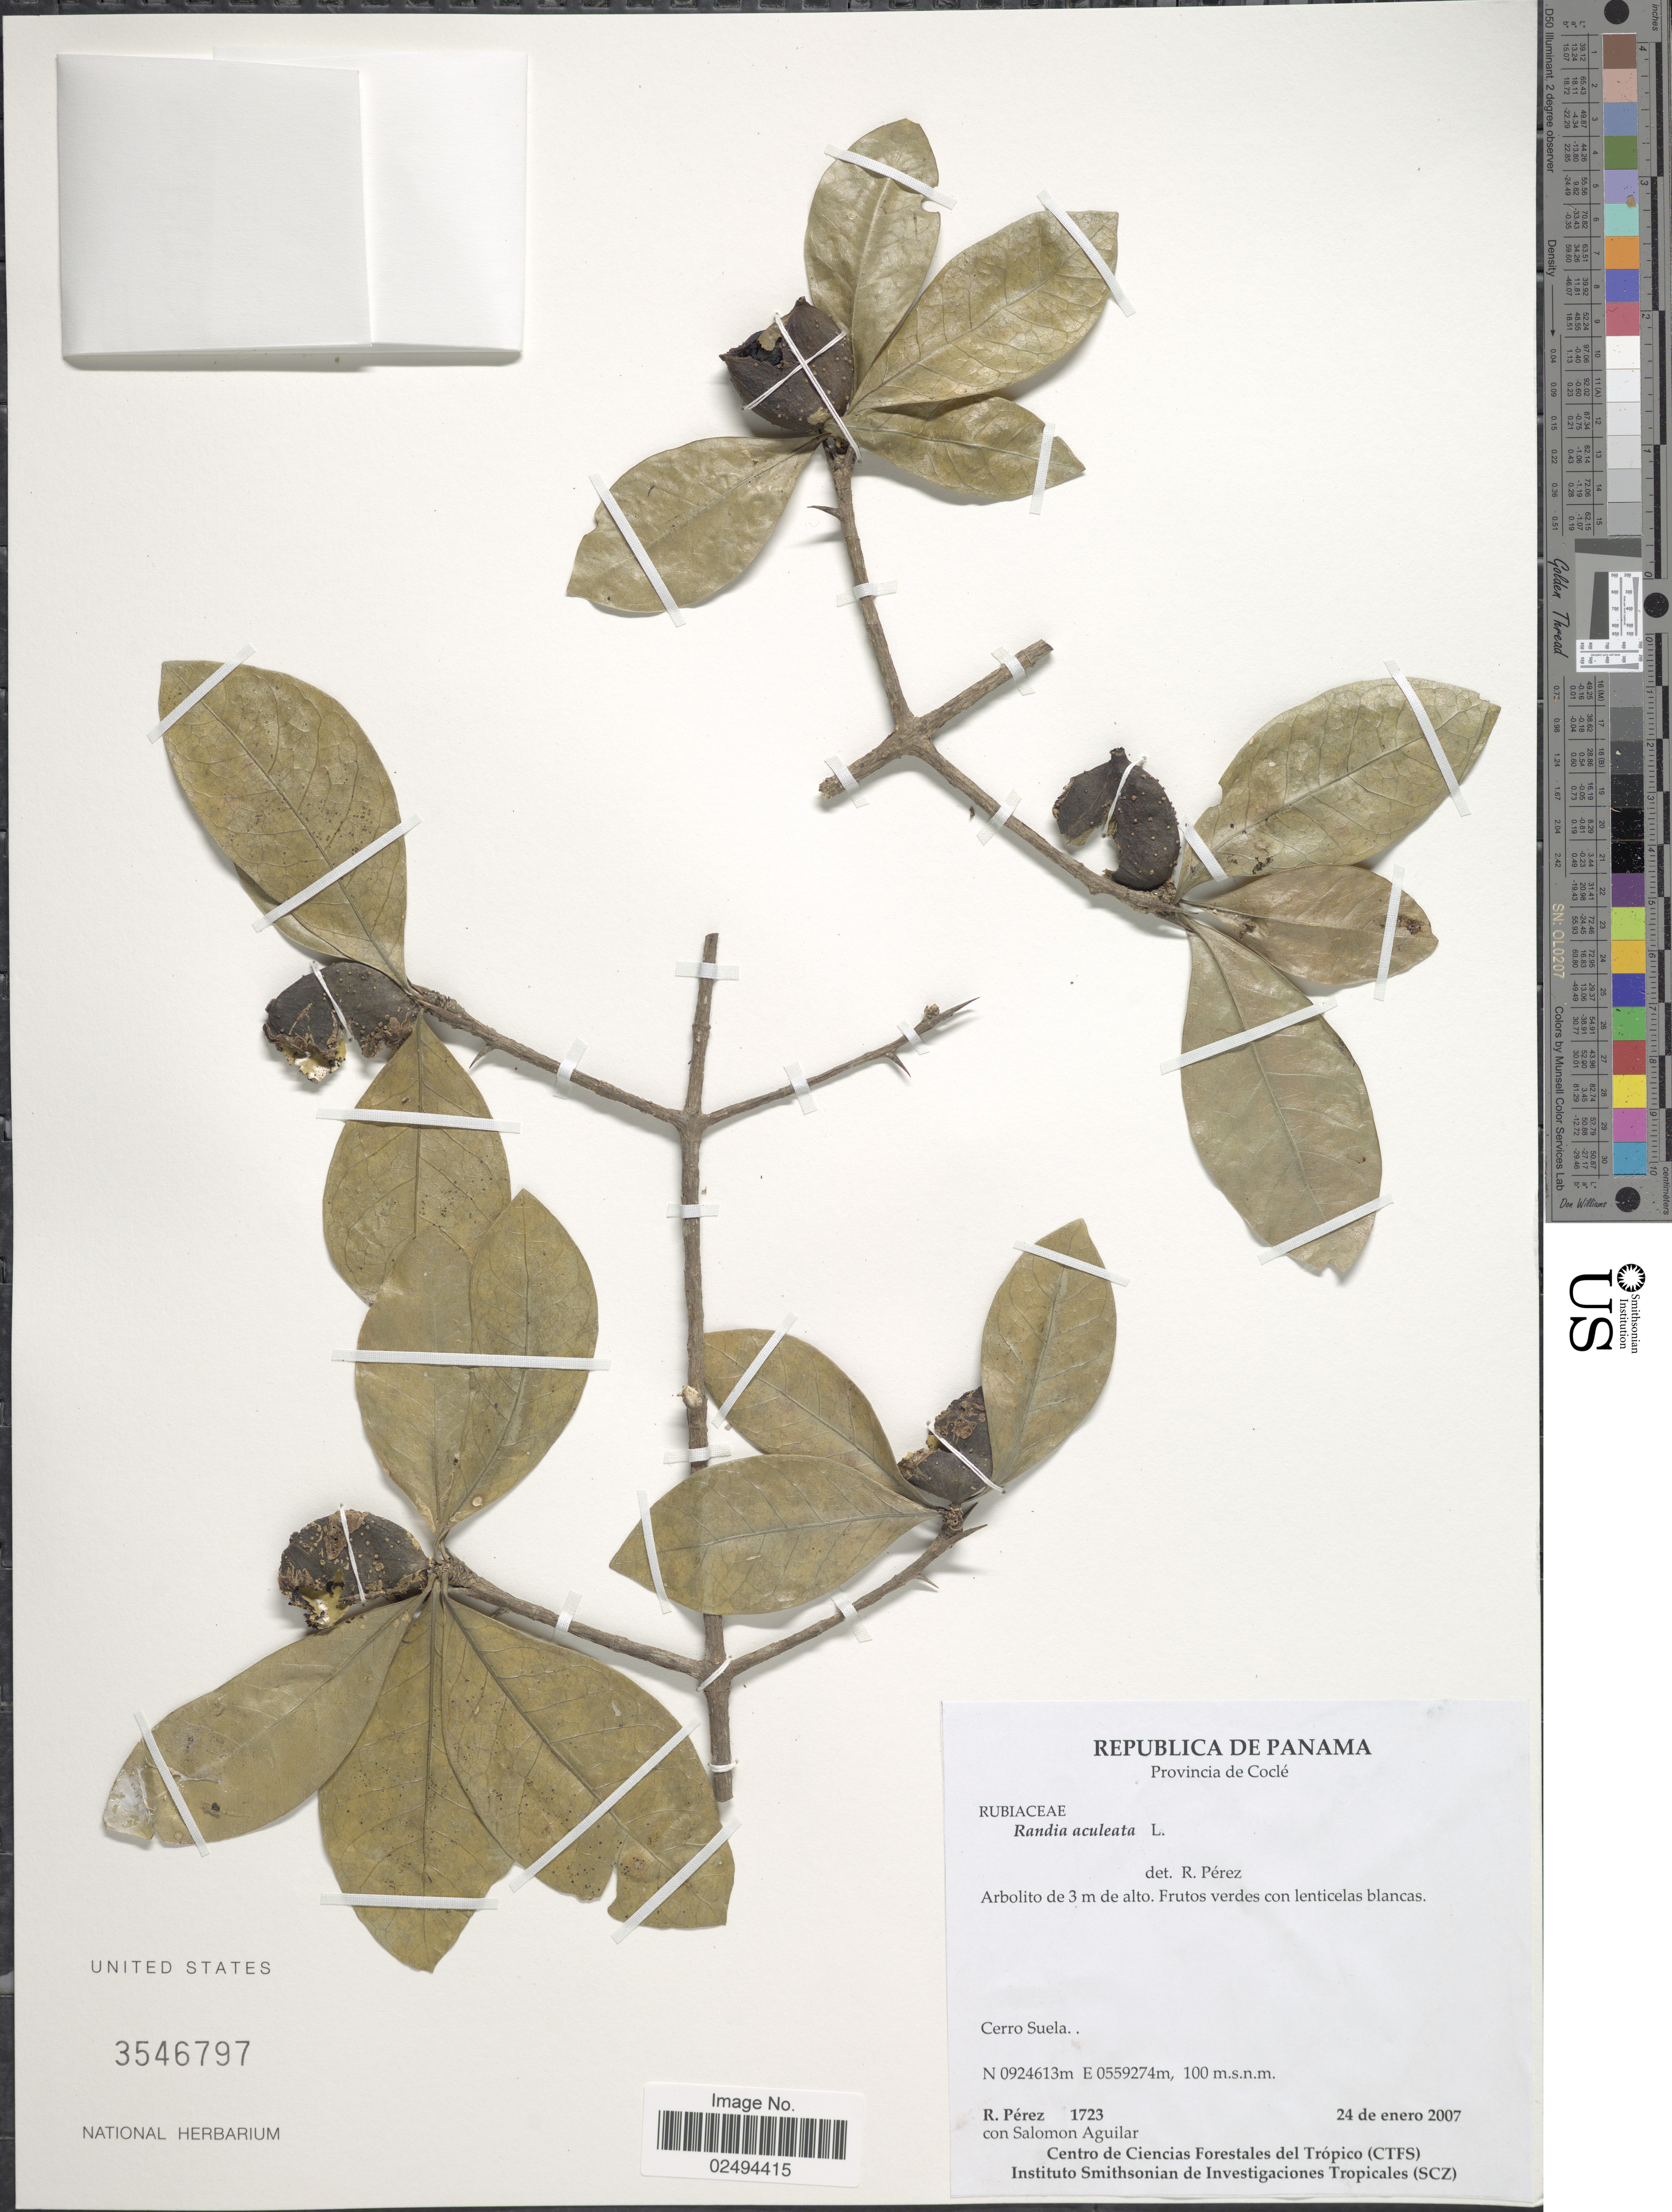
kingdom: Plantae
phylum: Tracheophyta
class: Magnoliopsida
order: Gentianales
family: Rubiaceae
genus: Randia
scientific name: Randia aculeata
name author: L.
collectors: R. Perez & S. Aguilar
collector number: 1723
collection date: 2007-01-24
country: Panama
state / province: Coclé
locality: Provincia de Cocle. Cerro Suela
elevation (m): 100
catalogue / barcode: US 3546797